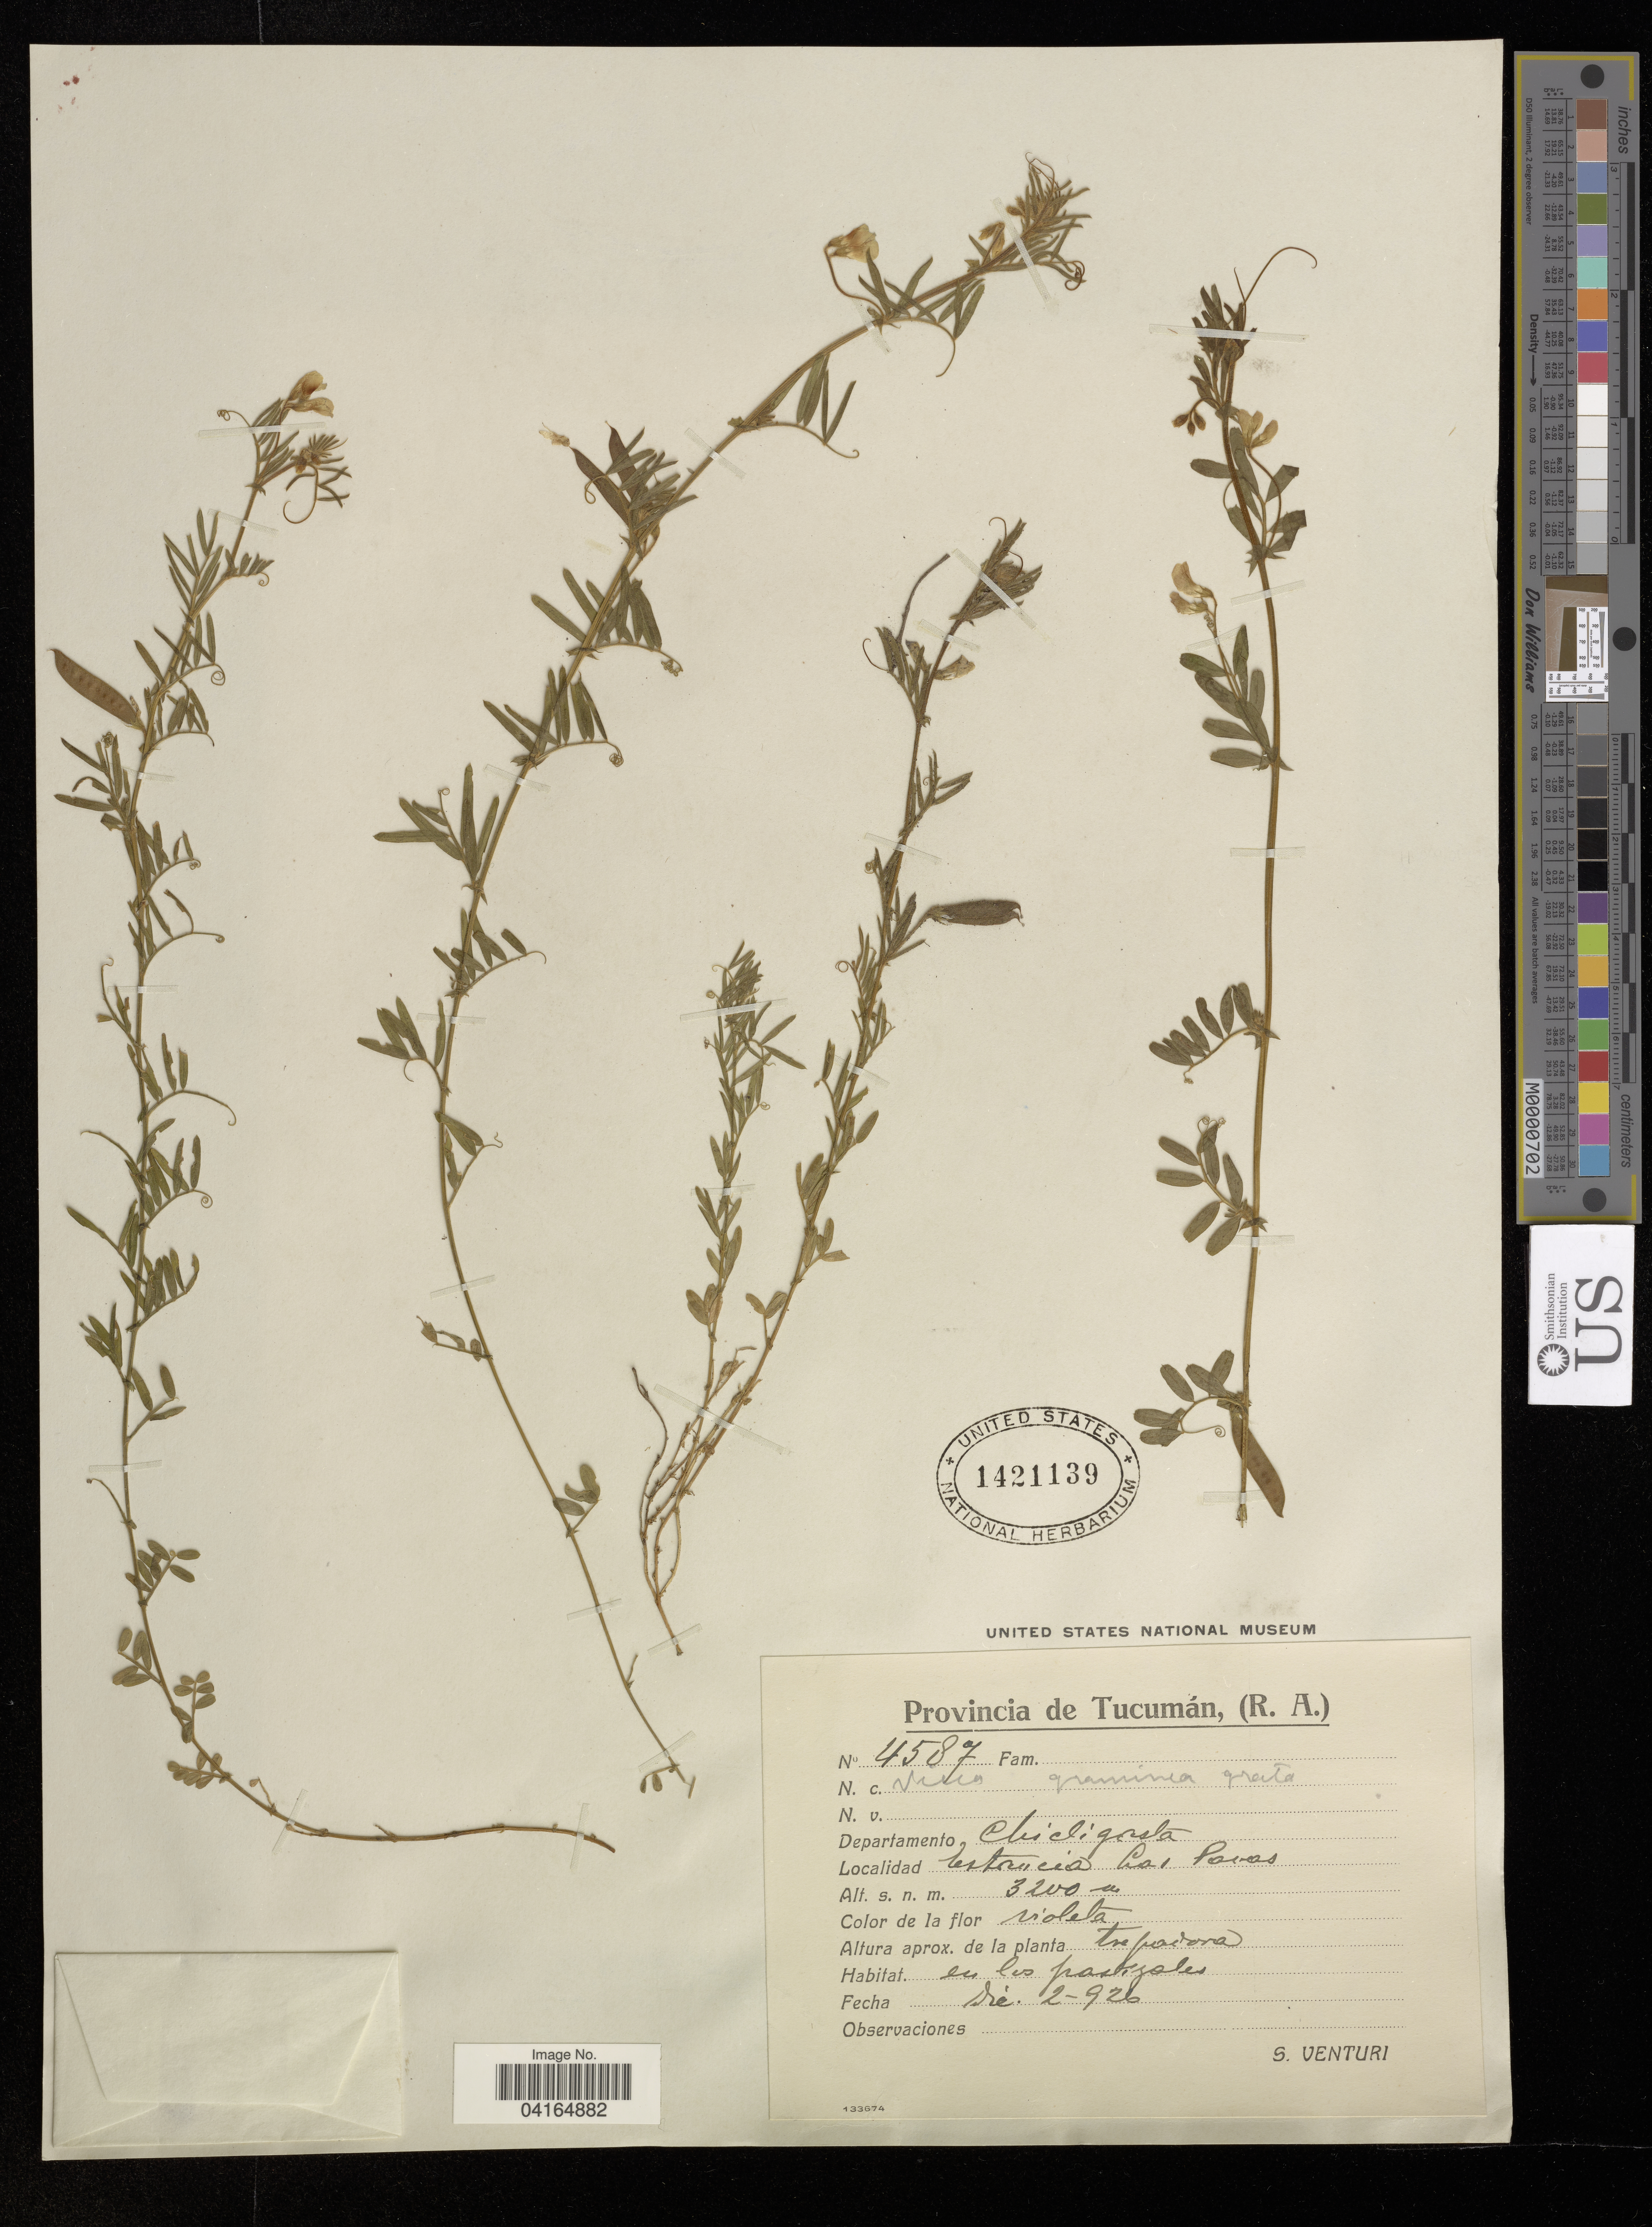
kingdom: Plantae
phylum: Tracheophyta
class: Magnoliopsida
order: Fabales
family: Fabaceae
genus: Vicia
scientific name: Vicia graminea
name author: Sm.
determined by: Hechenleitner, Paulina, RBG Edinburgh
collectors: S. Venturi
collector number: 4587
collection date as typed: Dré* 2-926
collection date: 1926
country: Argentina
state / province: Tucuman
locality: Departamento Chicligasta. Estancia Las Pavas.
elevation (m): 3200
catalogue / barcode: US 1421139